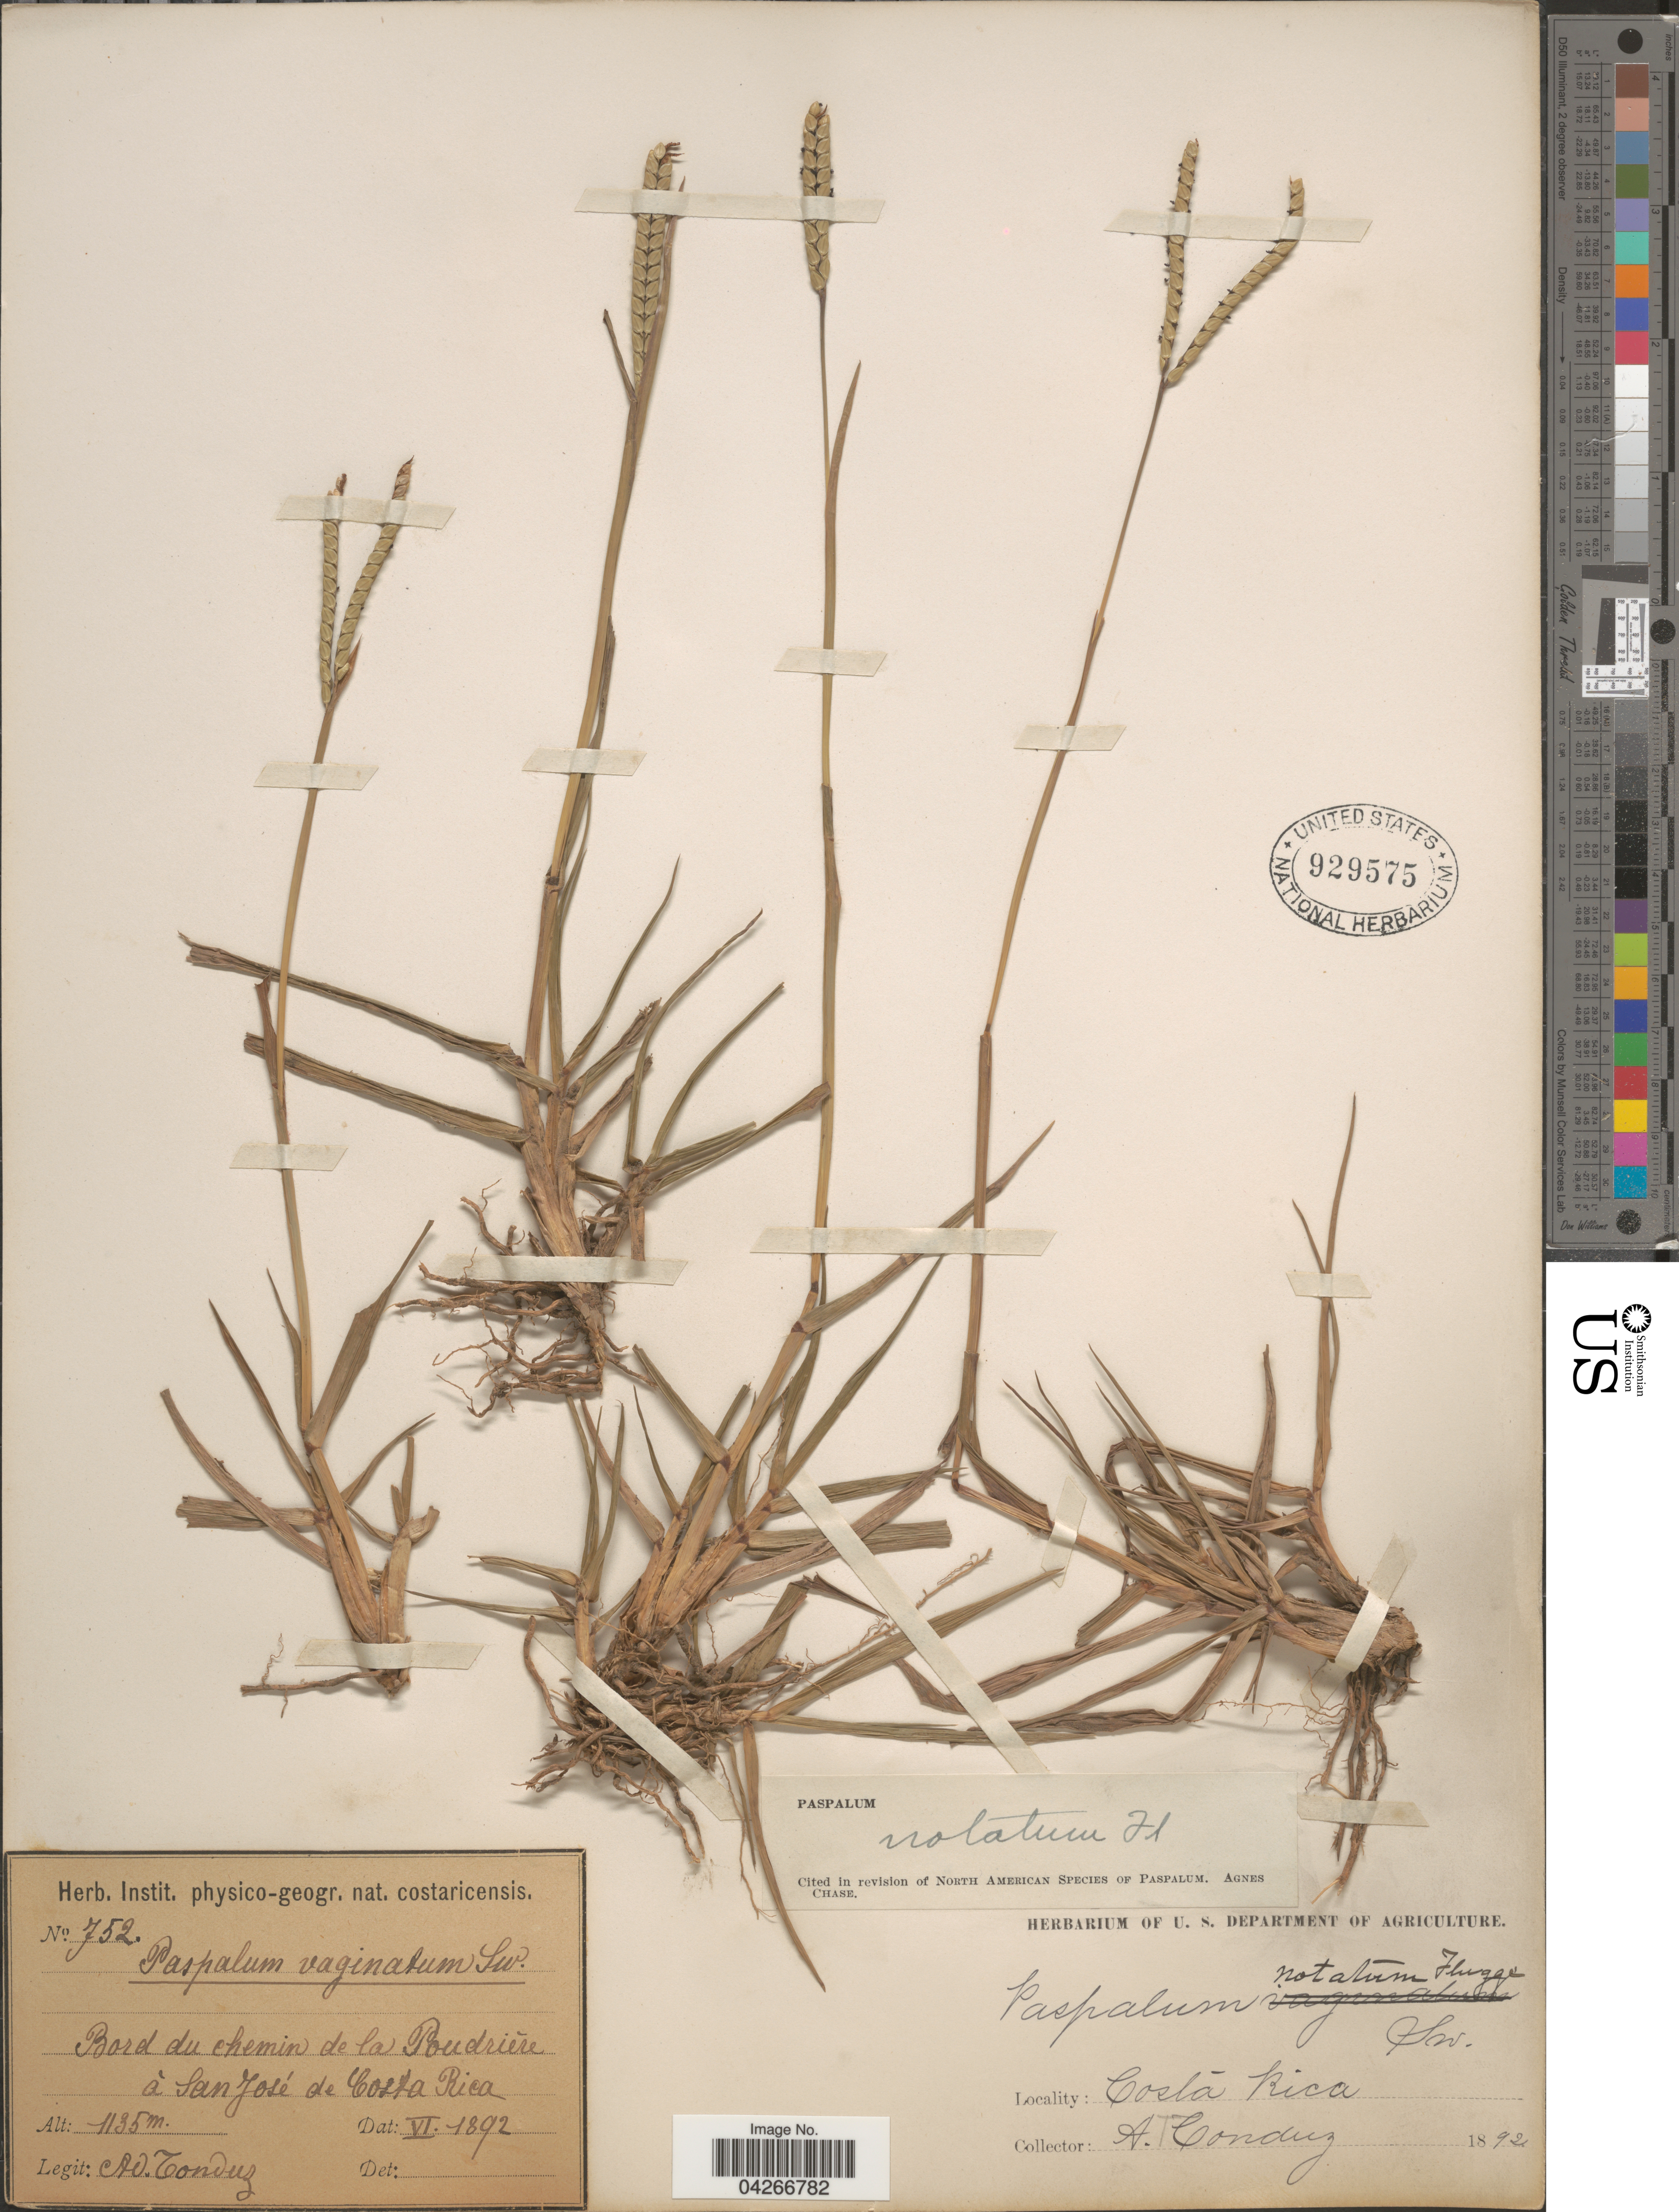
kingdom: Plantae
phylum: Tracheophyta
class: Liliopsida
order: Poales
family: Poaceae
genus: Paspalum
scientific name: Paspalum notatum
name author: Flüggé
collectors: A. Tonduz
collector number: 752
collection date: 1892-06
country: Costa Rica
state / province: San José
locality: Bord du chemin de la Poudriére à San José.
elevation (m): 1135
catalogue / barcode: US 929575